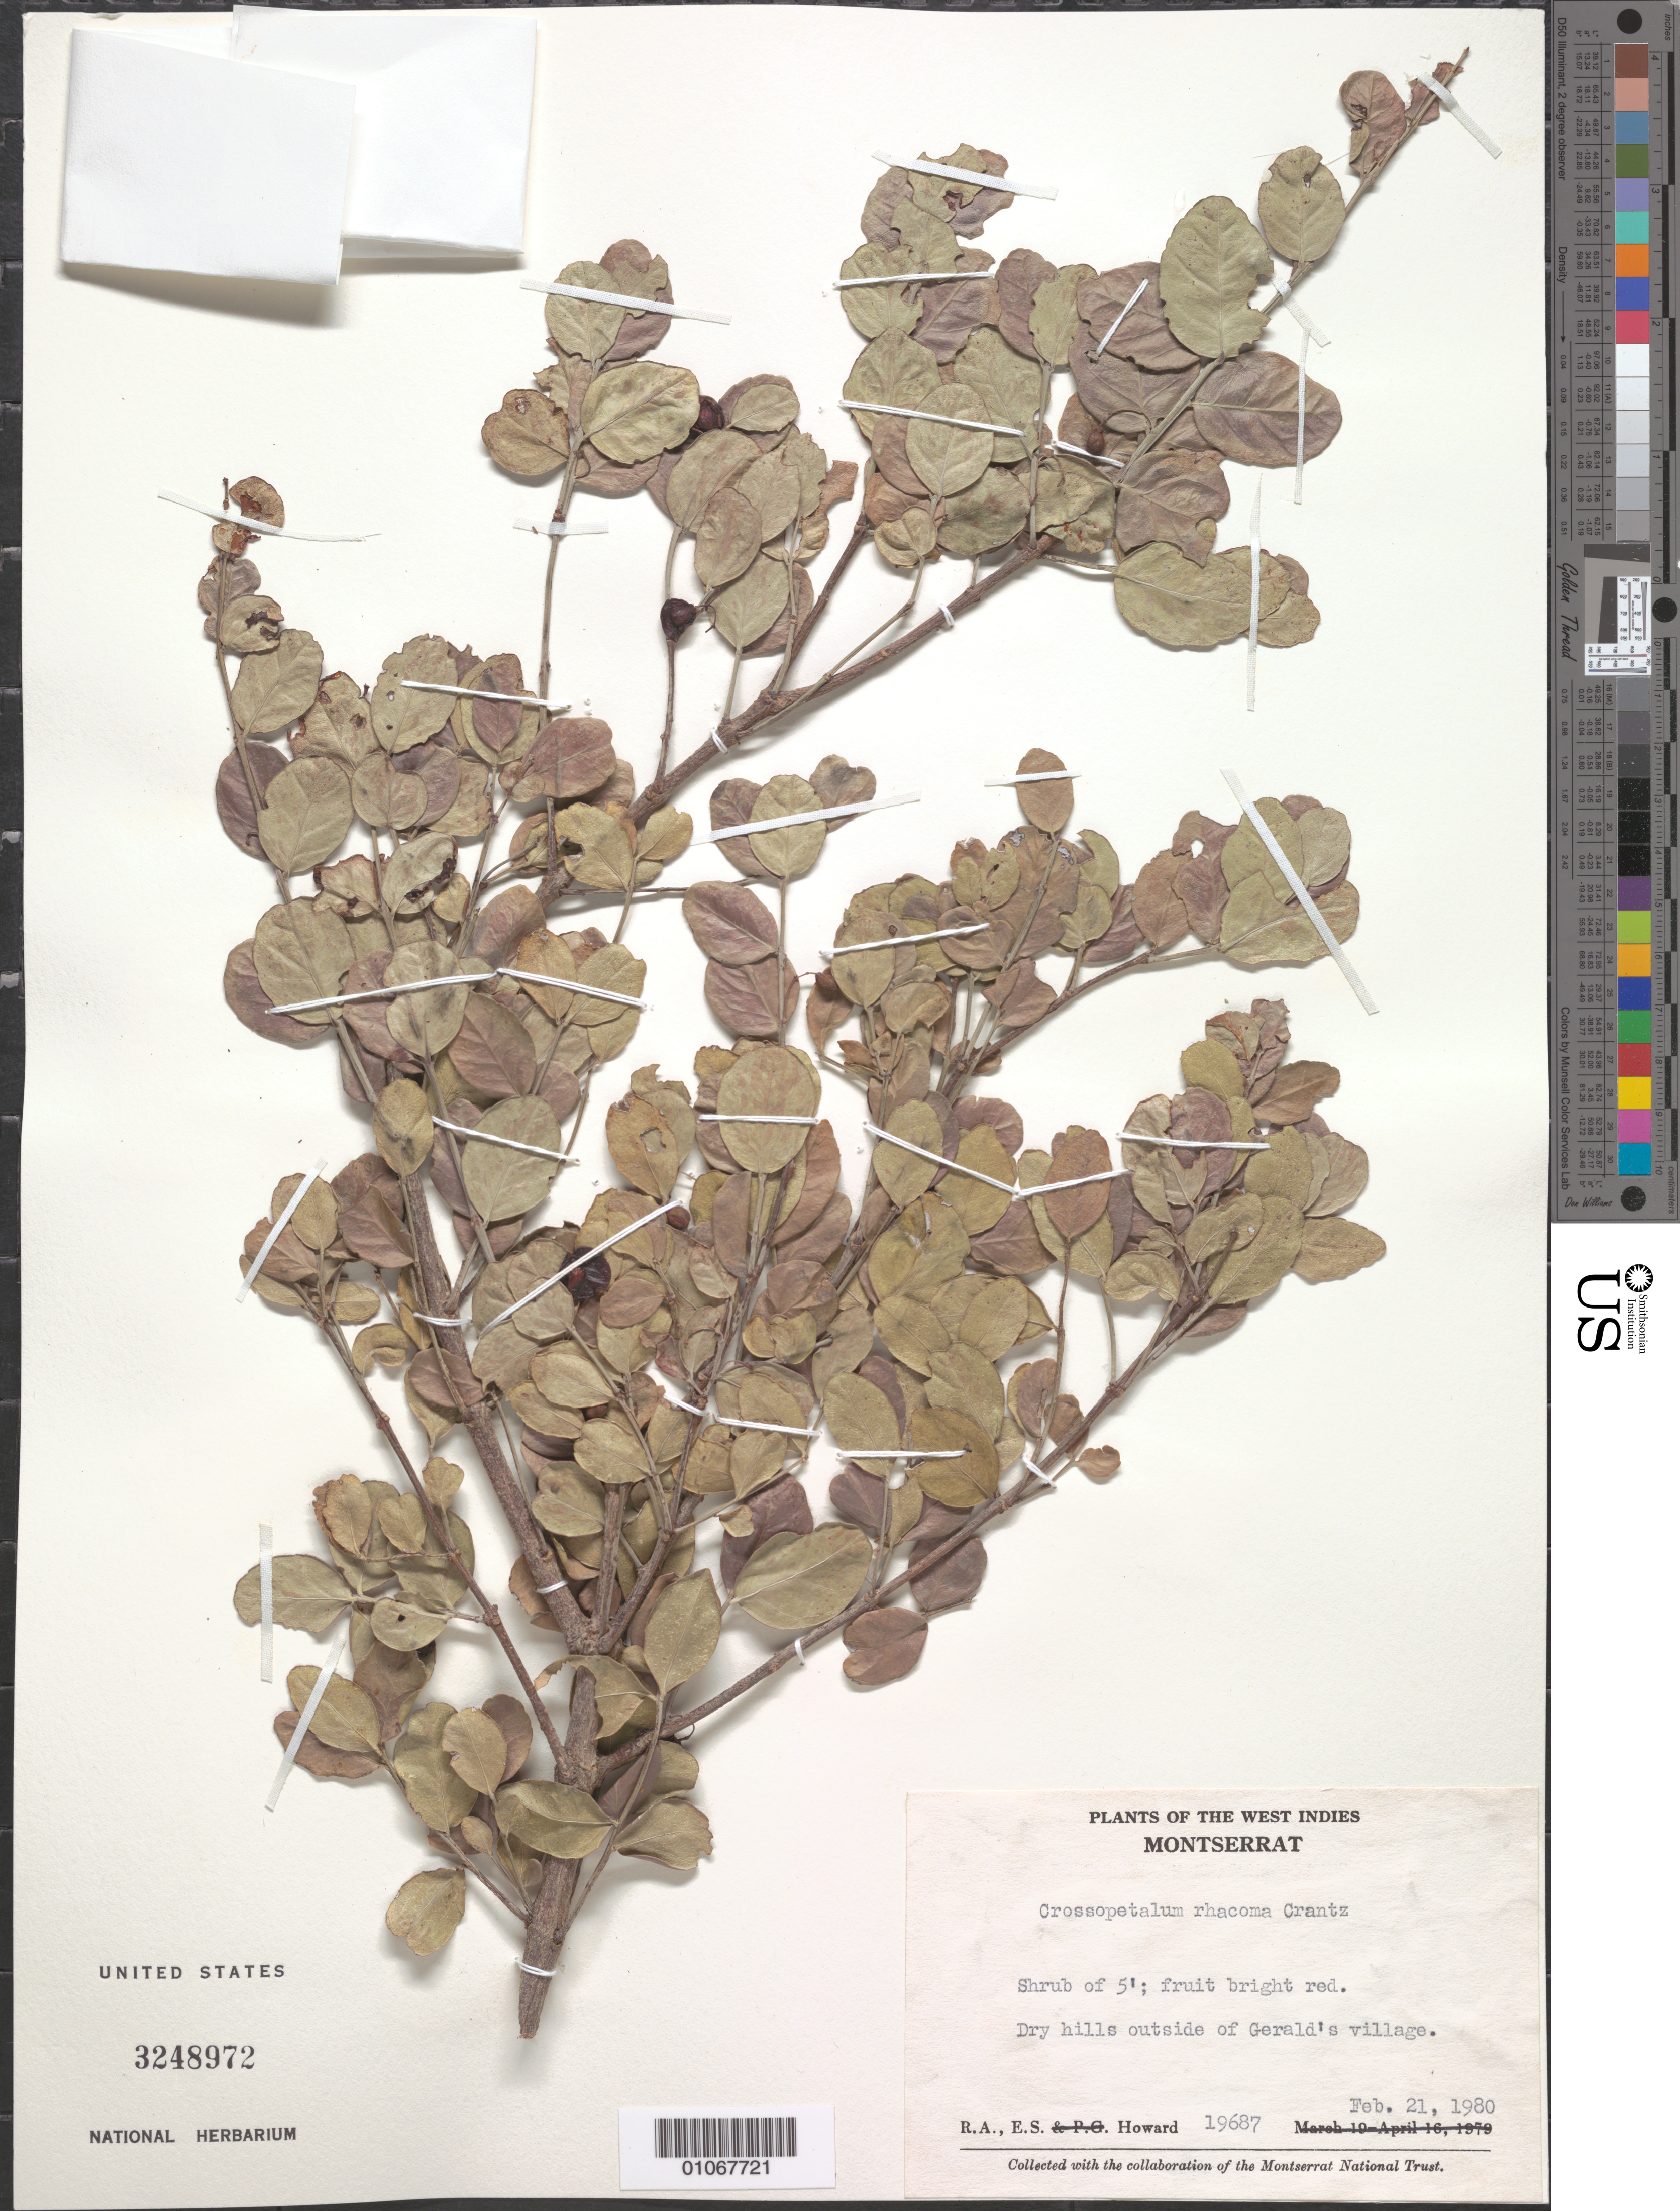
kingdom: Plantae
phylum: Tracheophyta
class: Magnoliopsida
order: Celastrales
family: Celastraceae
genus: Crossopetalum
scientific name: Crossopetalum rhacoma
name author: Crantz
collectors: R. A. Howard & E. S. Howard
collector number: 19687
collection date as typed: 21 Feb 1980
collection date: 1980-02-21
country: Montserrat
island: Montserrat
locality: Dry hills outside of Gerald's village.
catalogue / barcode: US 3248972